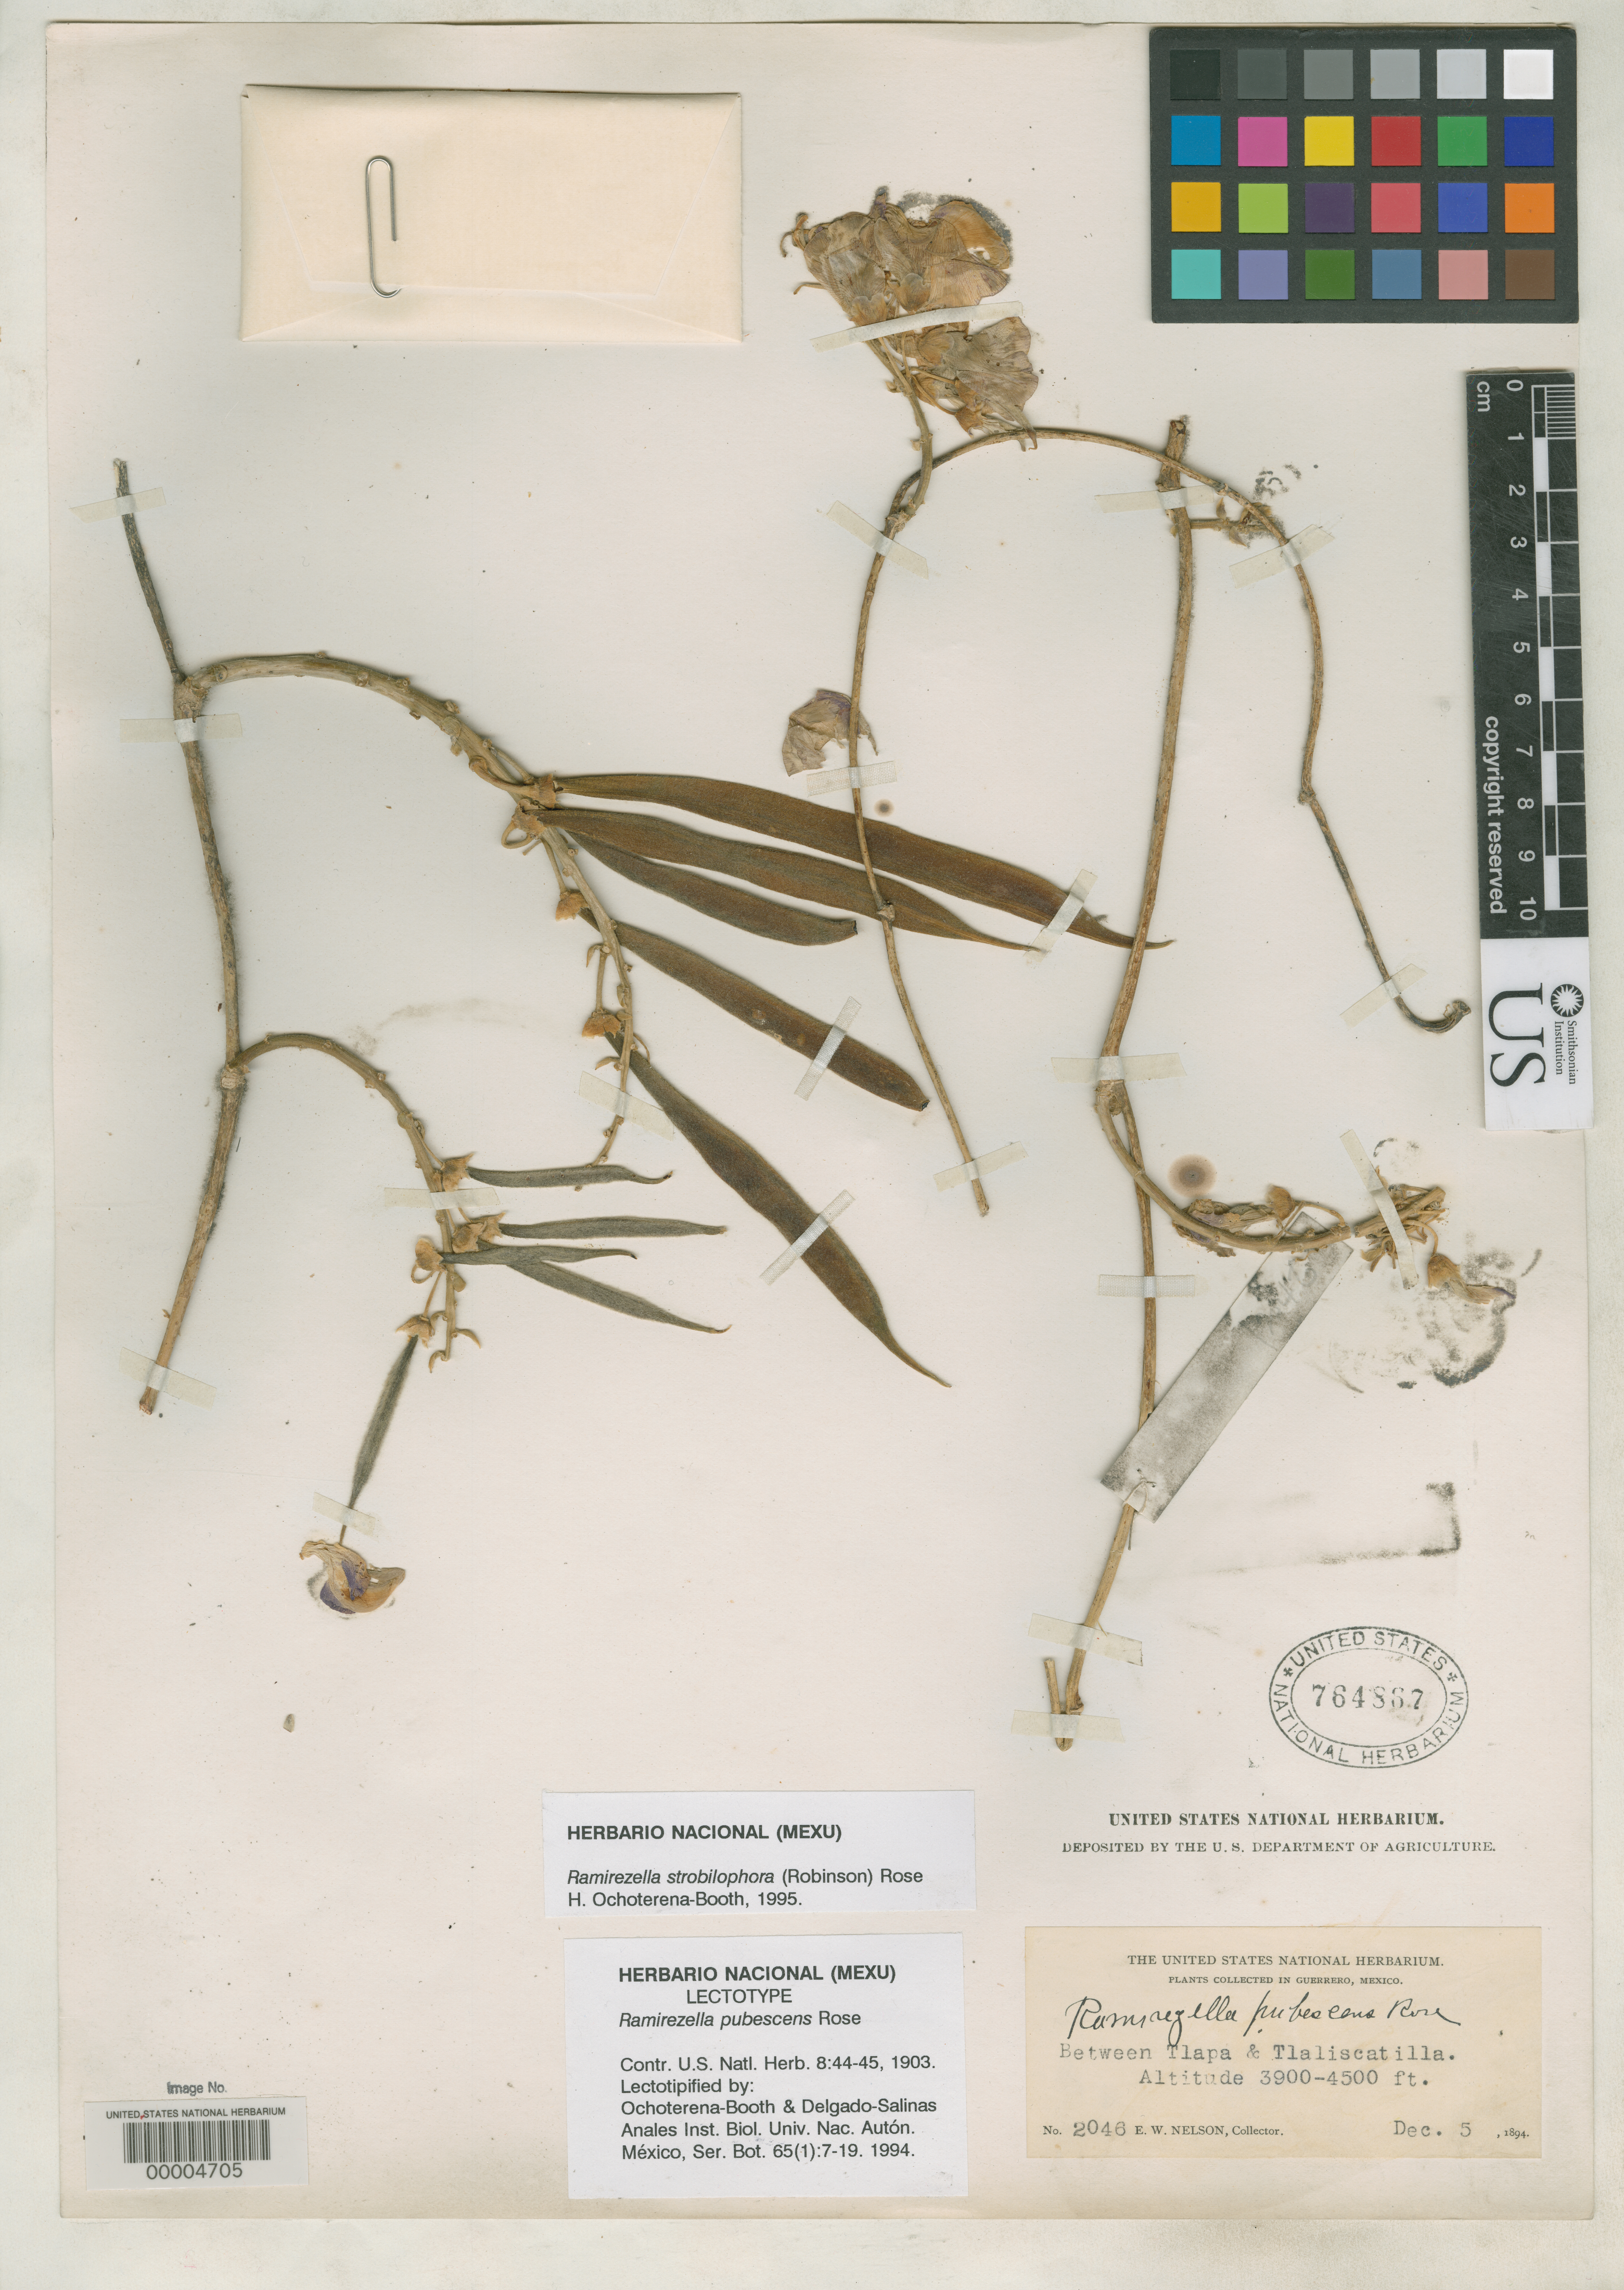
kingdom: Plantae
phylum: Tracheophyta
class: Magnoliopsida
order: Fabales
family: Fabaceae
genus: Ramirezella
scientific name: Ramirezella pubescens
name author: Rose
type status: Lectotype; Holotype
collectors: E. W. Nelson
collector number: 2046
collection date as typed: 05 Dec 1894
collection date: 1894-12-05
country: Mexico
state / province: Guerrero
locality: Between Tlapa and Tlaliscatilla.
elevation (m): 1189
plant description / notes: US has 2 sheets, USNH 764887 & 764888, annotated (1994) and cited (1994, Ochoterena-Booth & Delgado Salinas) as lectotype and isolectotype, respectively. This lectotypification is probably unnecessary as the 2 US sheets are clearly parts of a single specimen; the second sheet (764888) lacks any label but is annotated as "2046 Nelson dup."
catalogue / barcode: US 764867